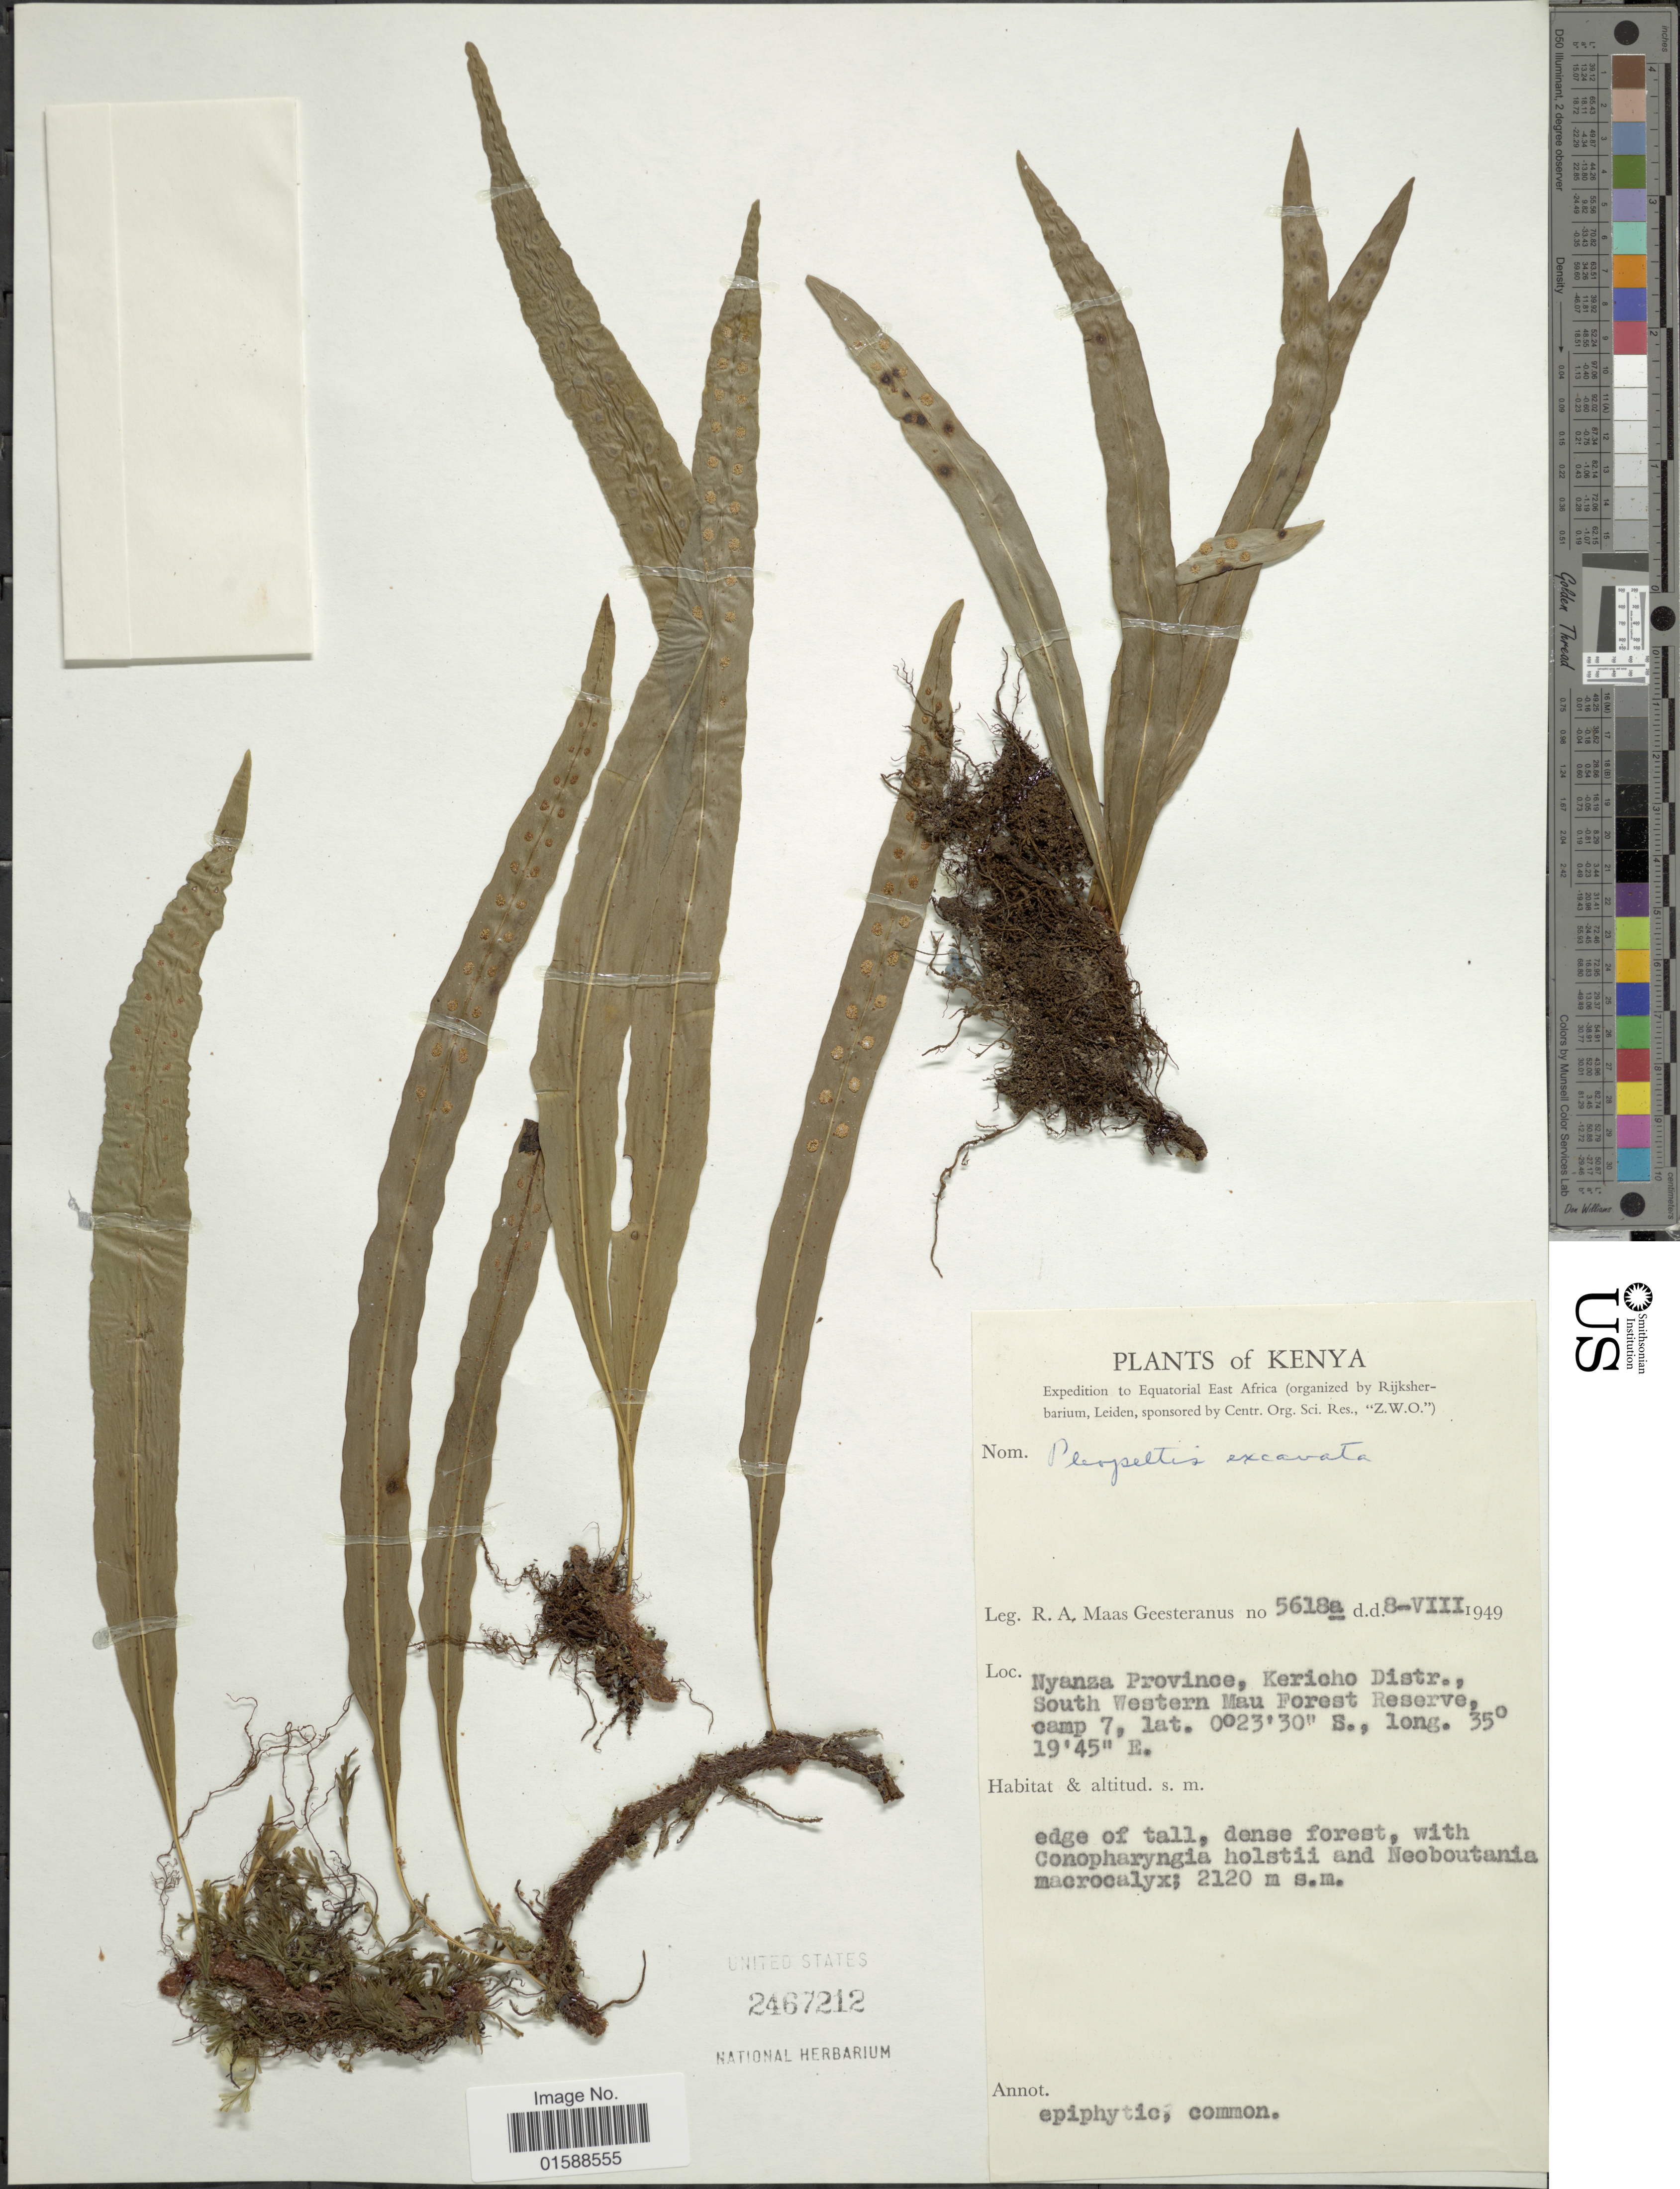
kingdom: Plantae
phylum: Tracheophyta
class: Polypodiopsida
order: Polypodiales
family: Polypodiaceae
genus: Lepisorus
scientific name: Lepisorus excavatus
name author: (Bory ex Willd.) Ching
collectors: R. A. Maas Geesteranus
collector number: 5618a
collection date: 1949-08-08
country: Kenya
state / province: Kericho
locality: Nyanza Province, Kericho Distr., South Western Mau Forest Reserve camp 7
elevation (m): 2120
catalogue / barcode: US 2467212